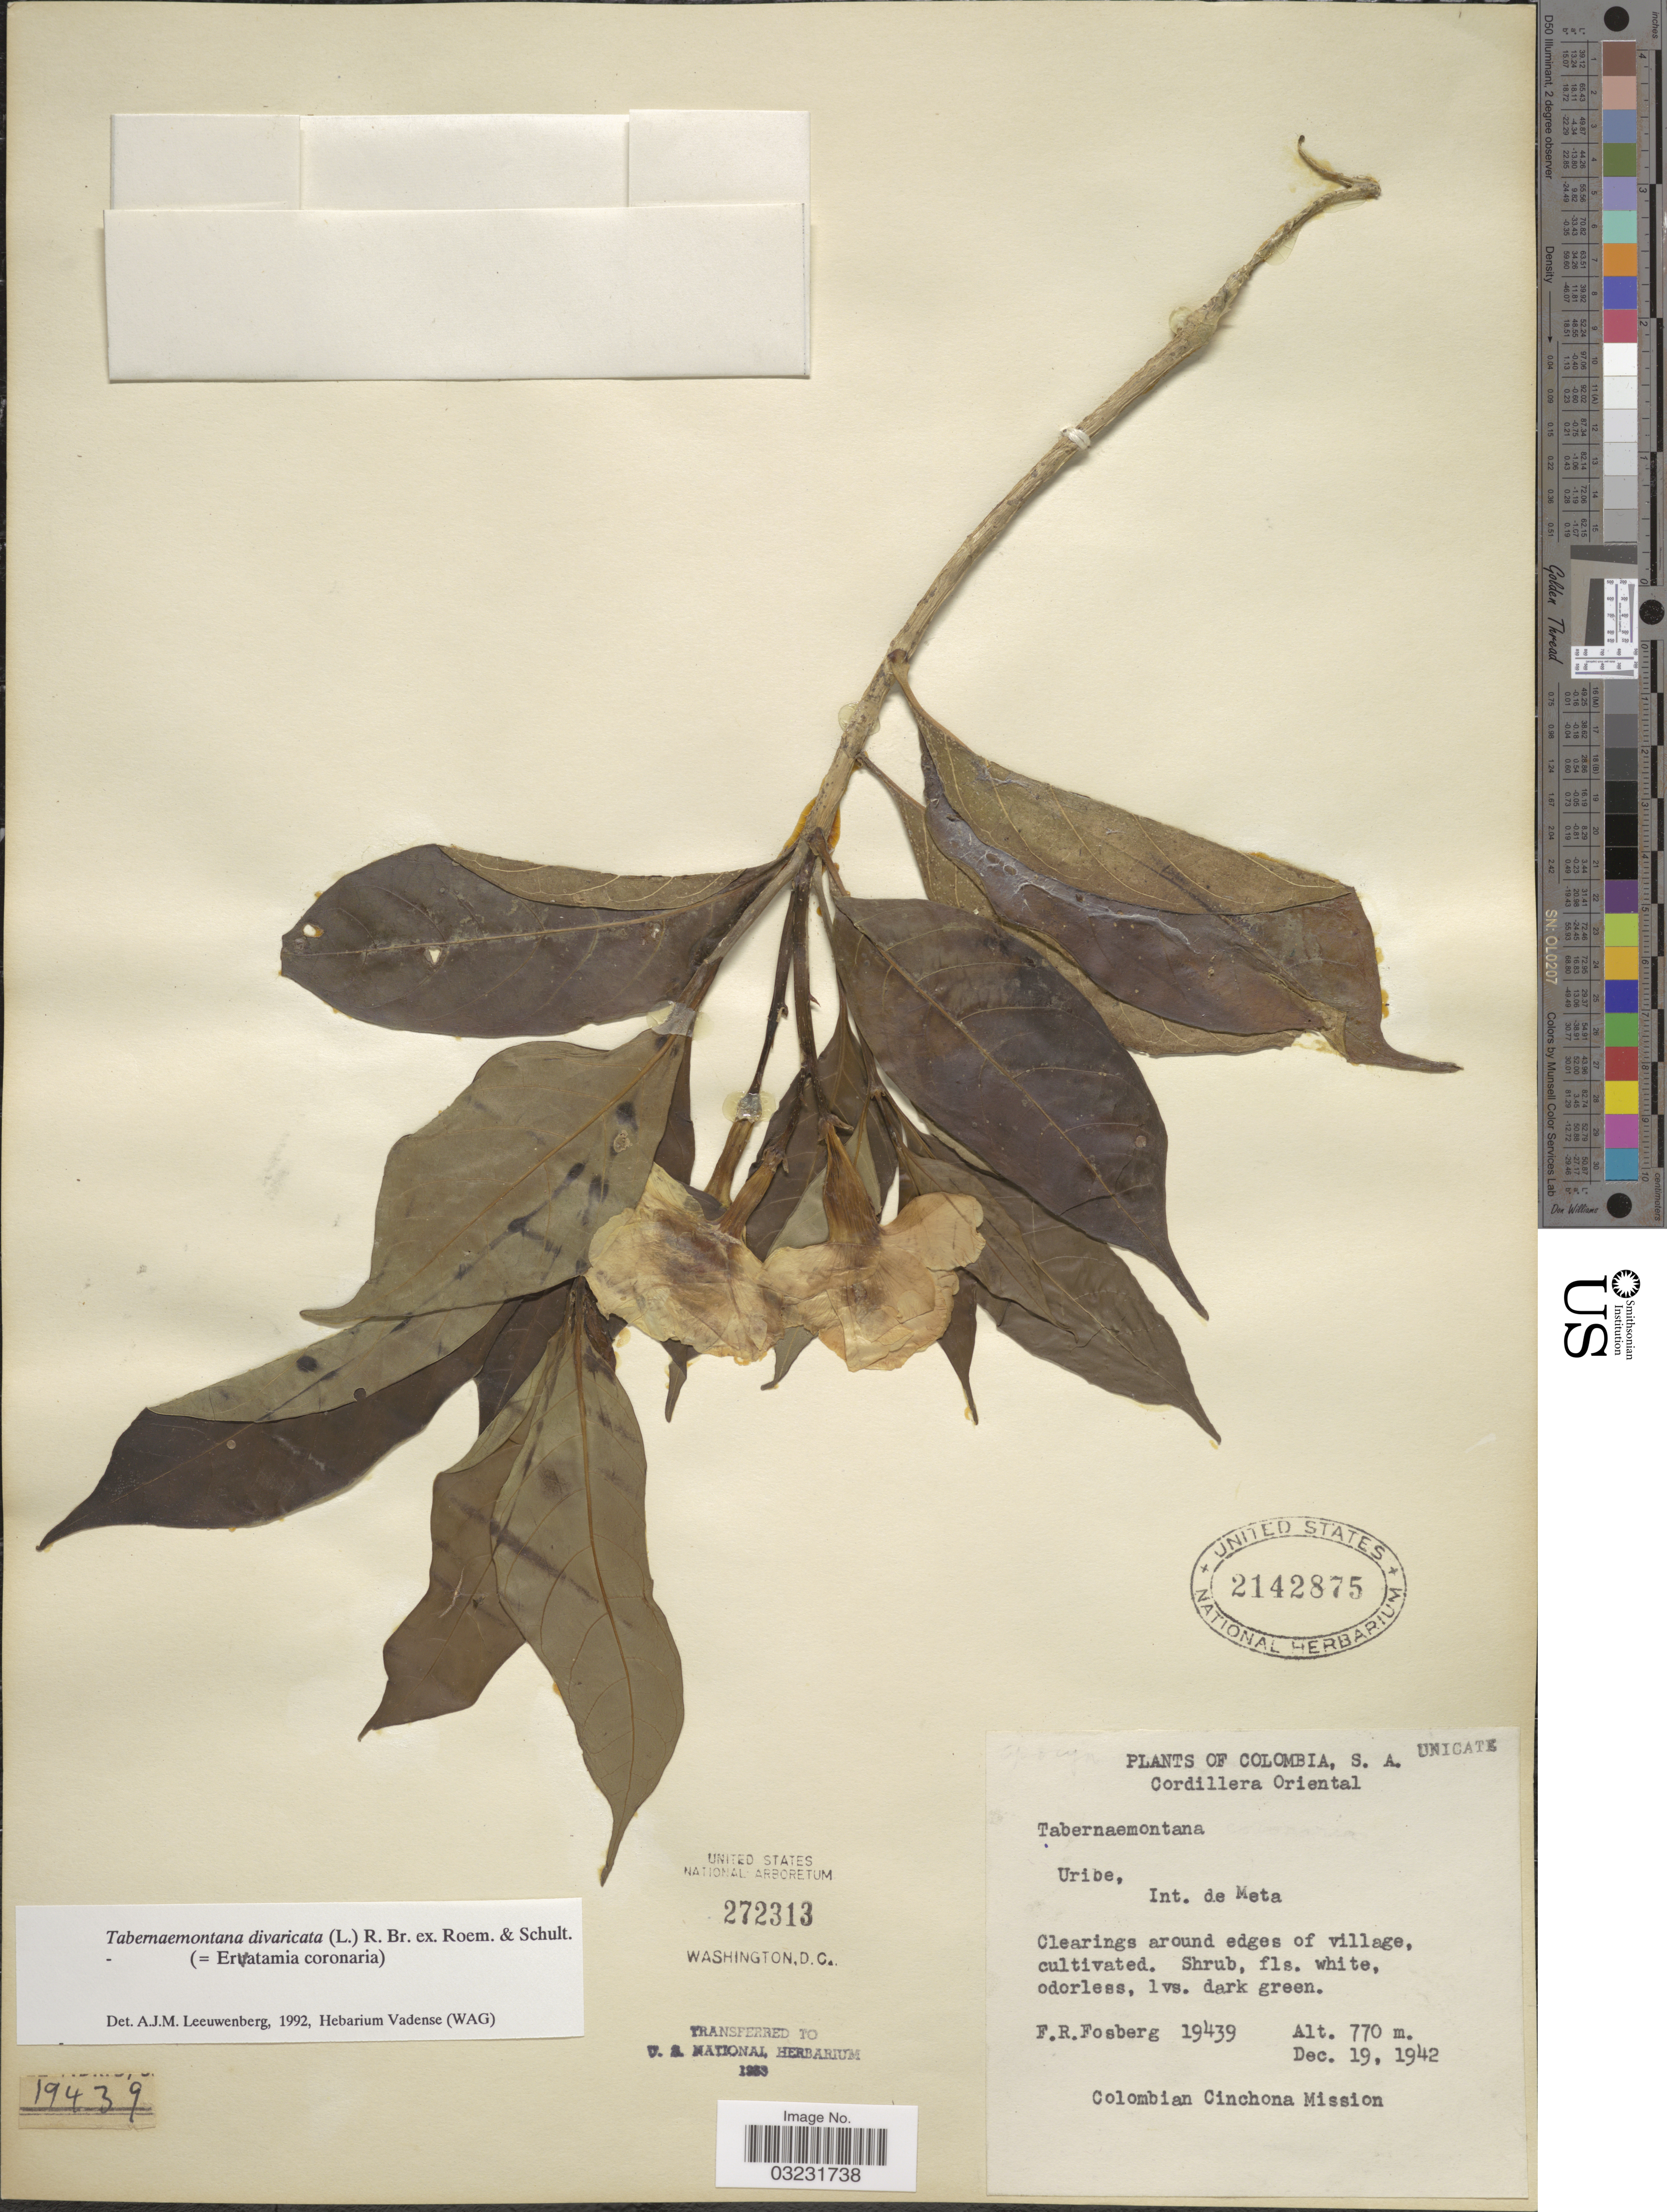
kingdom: Plantae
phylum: Tracheophyta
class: Magnoliopsida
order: Gentianales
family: Apocynaceae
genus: Tabernaemontana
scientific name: Tabernaemontana divaricata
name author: (L.) R. Br. ex Roem. & Schult.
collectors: F. R. Fosberg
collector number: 19439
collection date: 1942-12-19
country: Colombia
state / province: Meta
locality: Cordillera Oriental. Uribe, Int. de Meta. Around hedges of village.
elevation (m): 770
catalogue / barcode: US 2142875